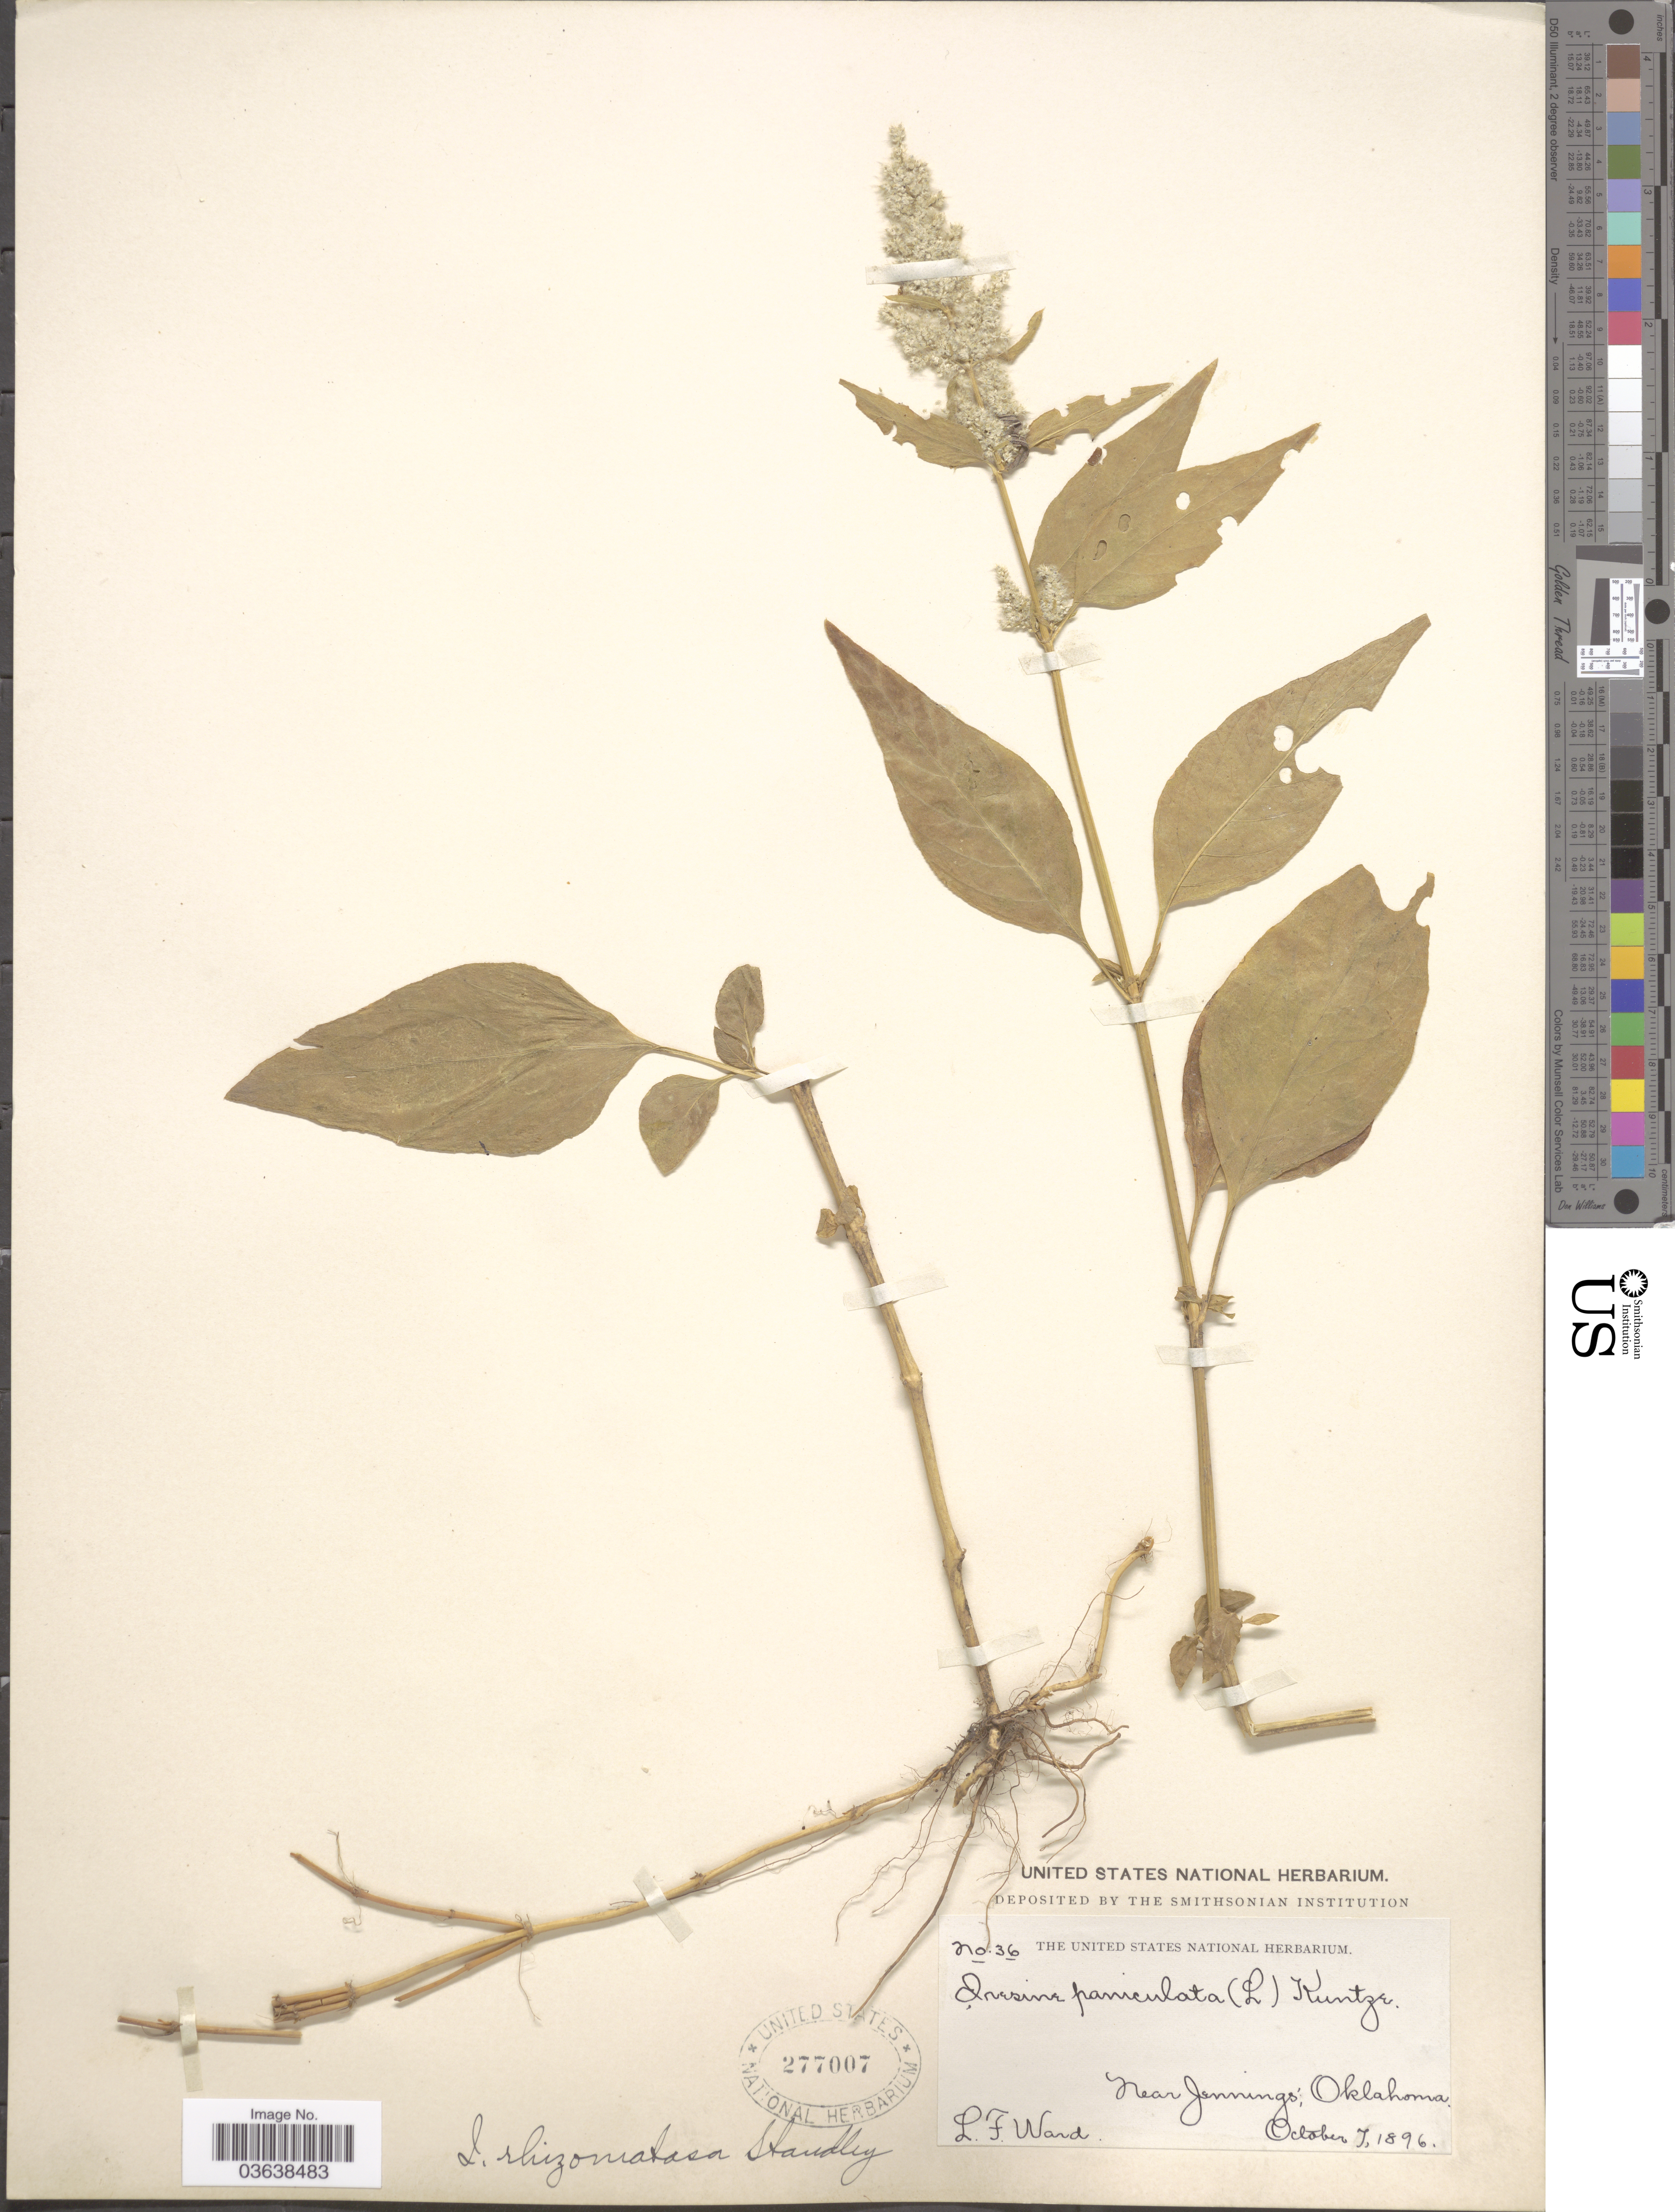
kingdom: Plantae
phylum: Tracheophyta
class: Magnoliopsida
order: Caryophyllales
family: Amaranthaceae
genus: Iresine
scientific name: Iresine rhizomatosa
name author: Standl.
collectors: L. Ward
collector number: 36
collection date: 1896-10-07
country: United States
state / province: Oklahoma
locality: Near Jenning's.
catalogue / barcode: US 277007